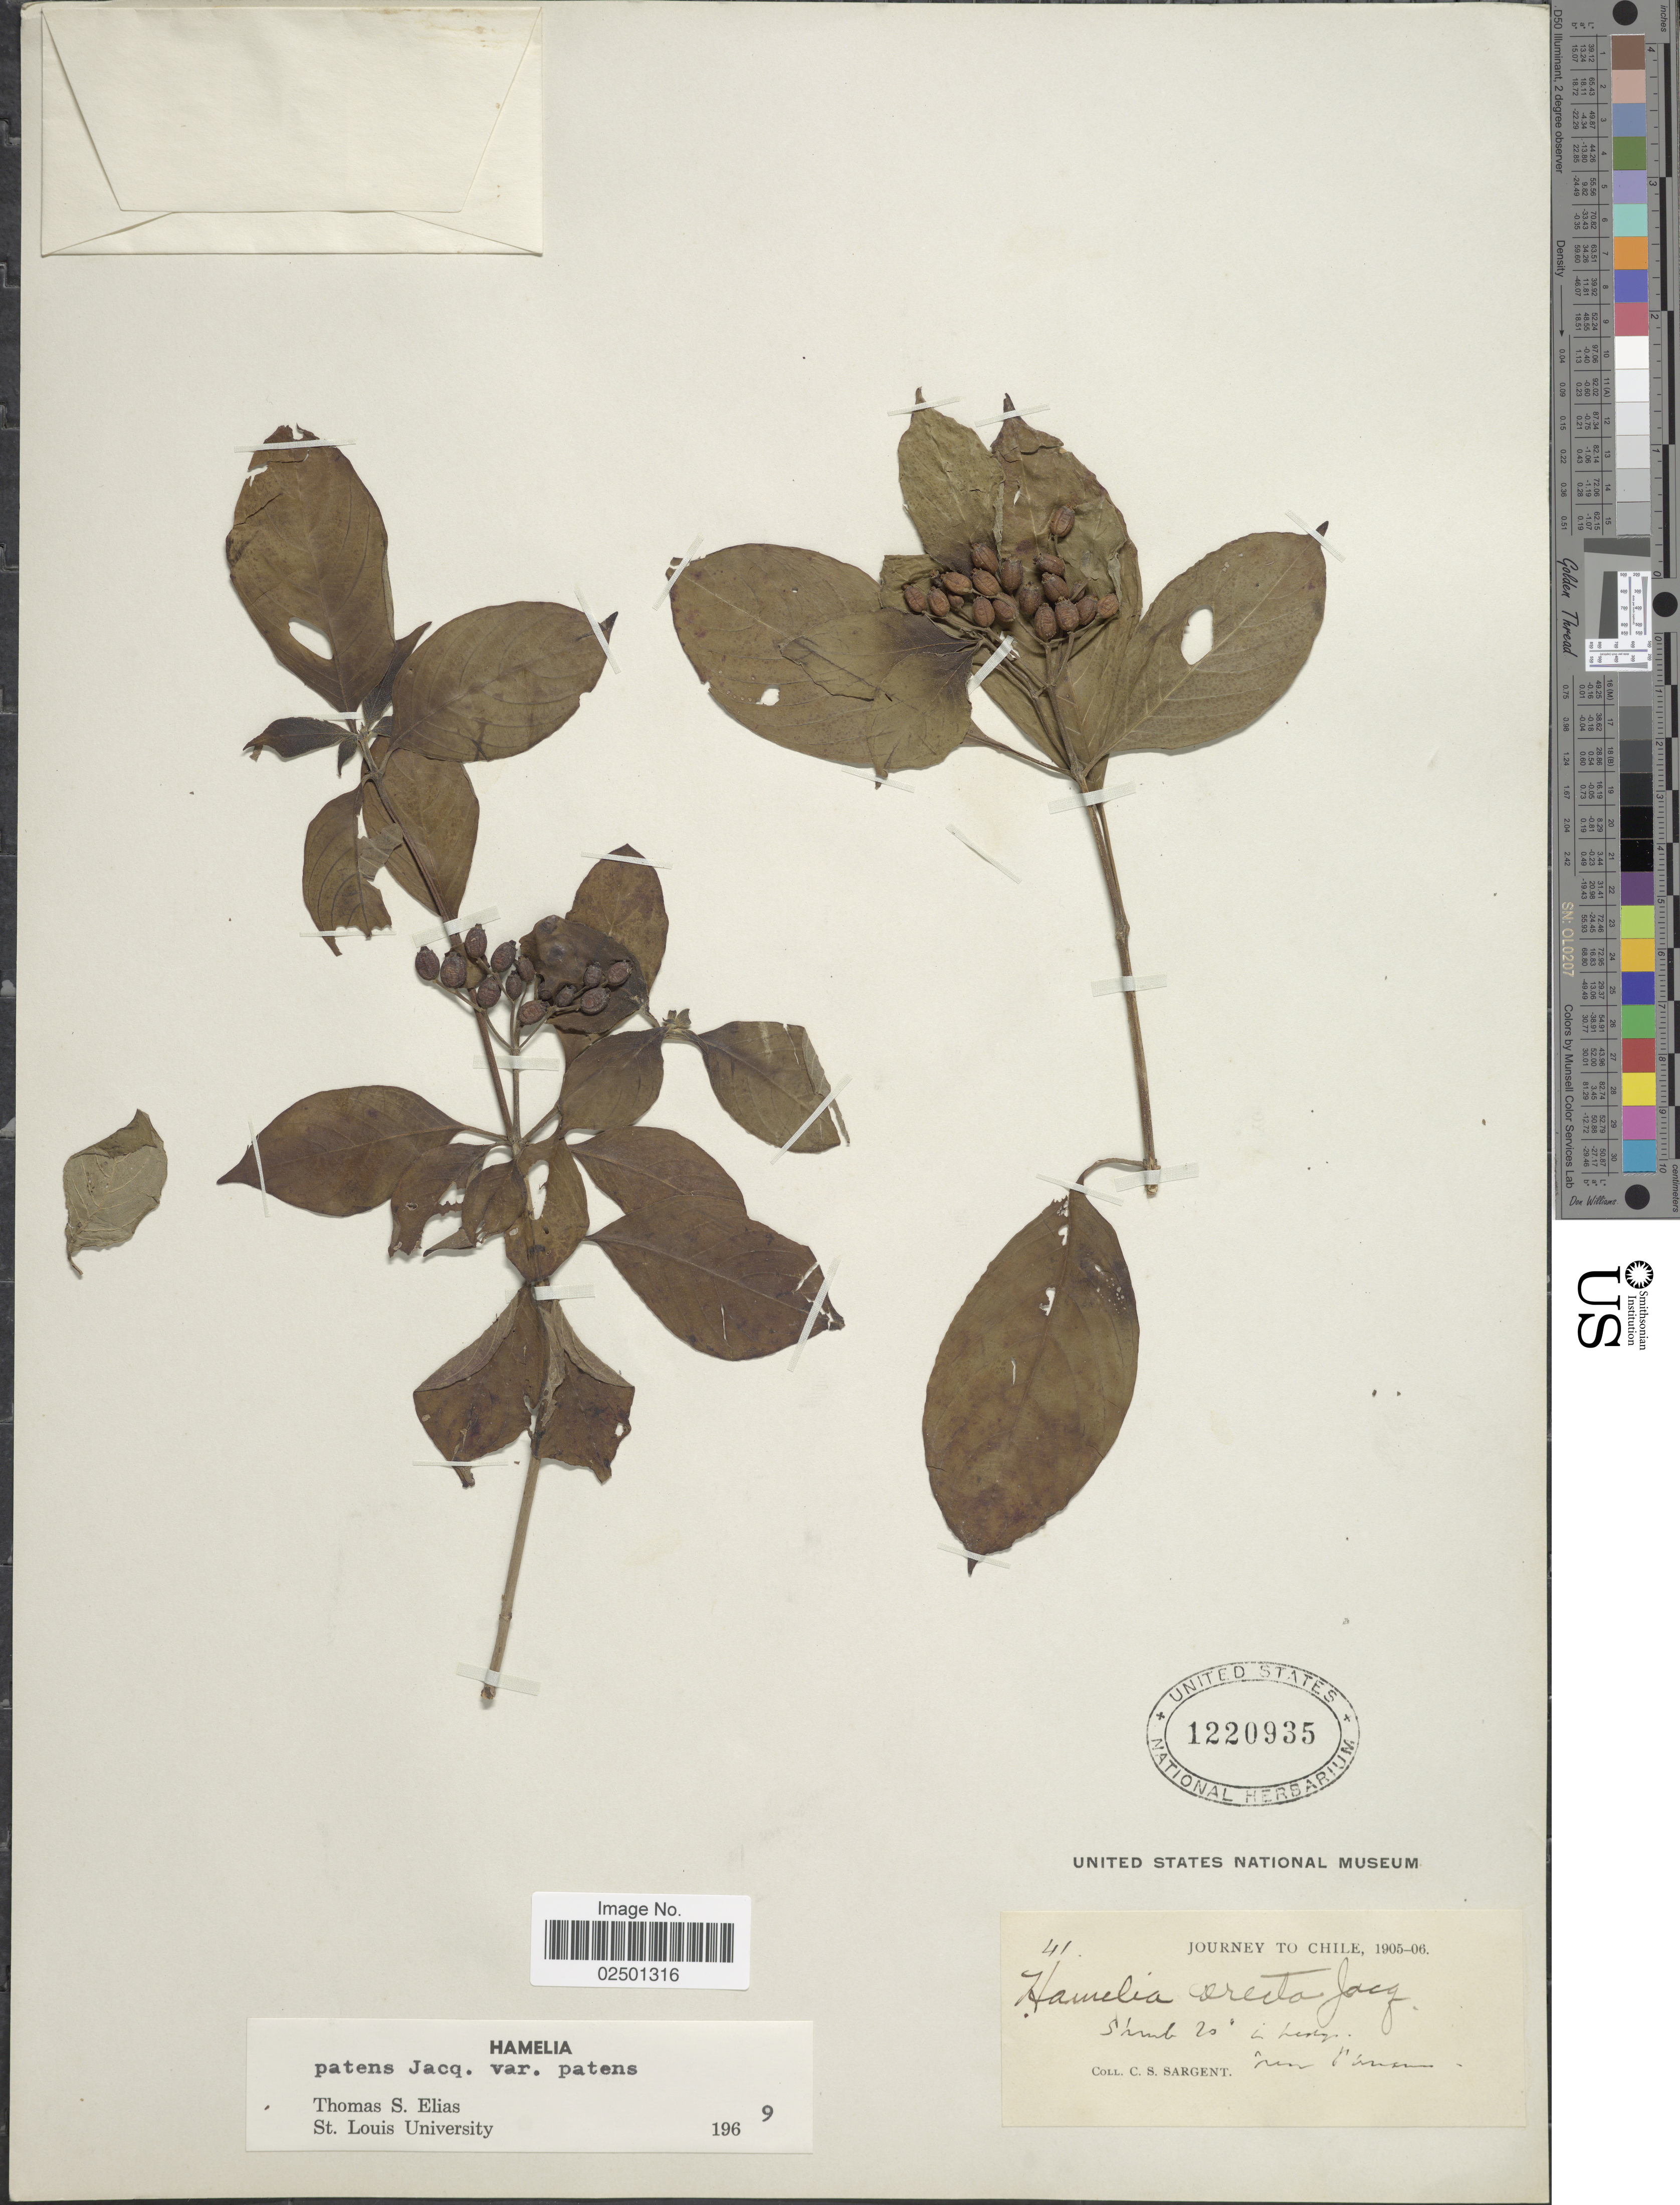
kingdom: Plantae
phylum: Tracheophyta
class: Magnoliopsida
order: Gentianales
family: Rubiaceae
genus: Hamelia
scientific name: Hamelia patens var. patens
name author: Jacq.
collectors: C. S. Sargent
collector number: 41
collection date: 1905/1906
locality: Journey to Chile. Near Panama [interpreted]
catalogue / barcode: US 1220935